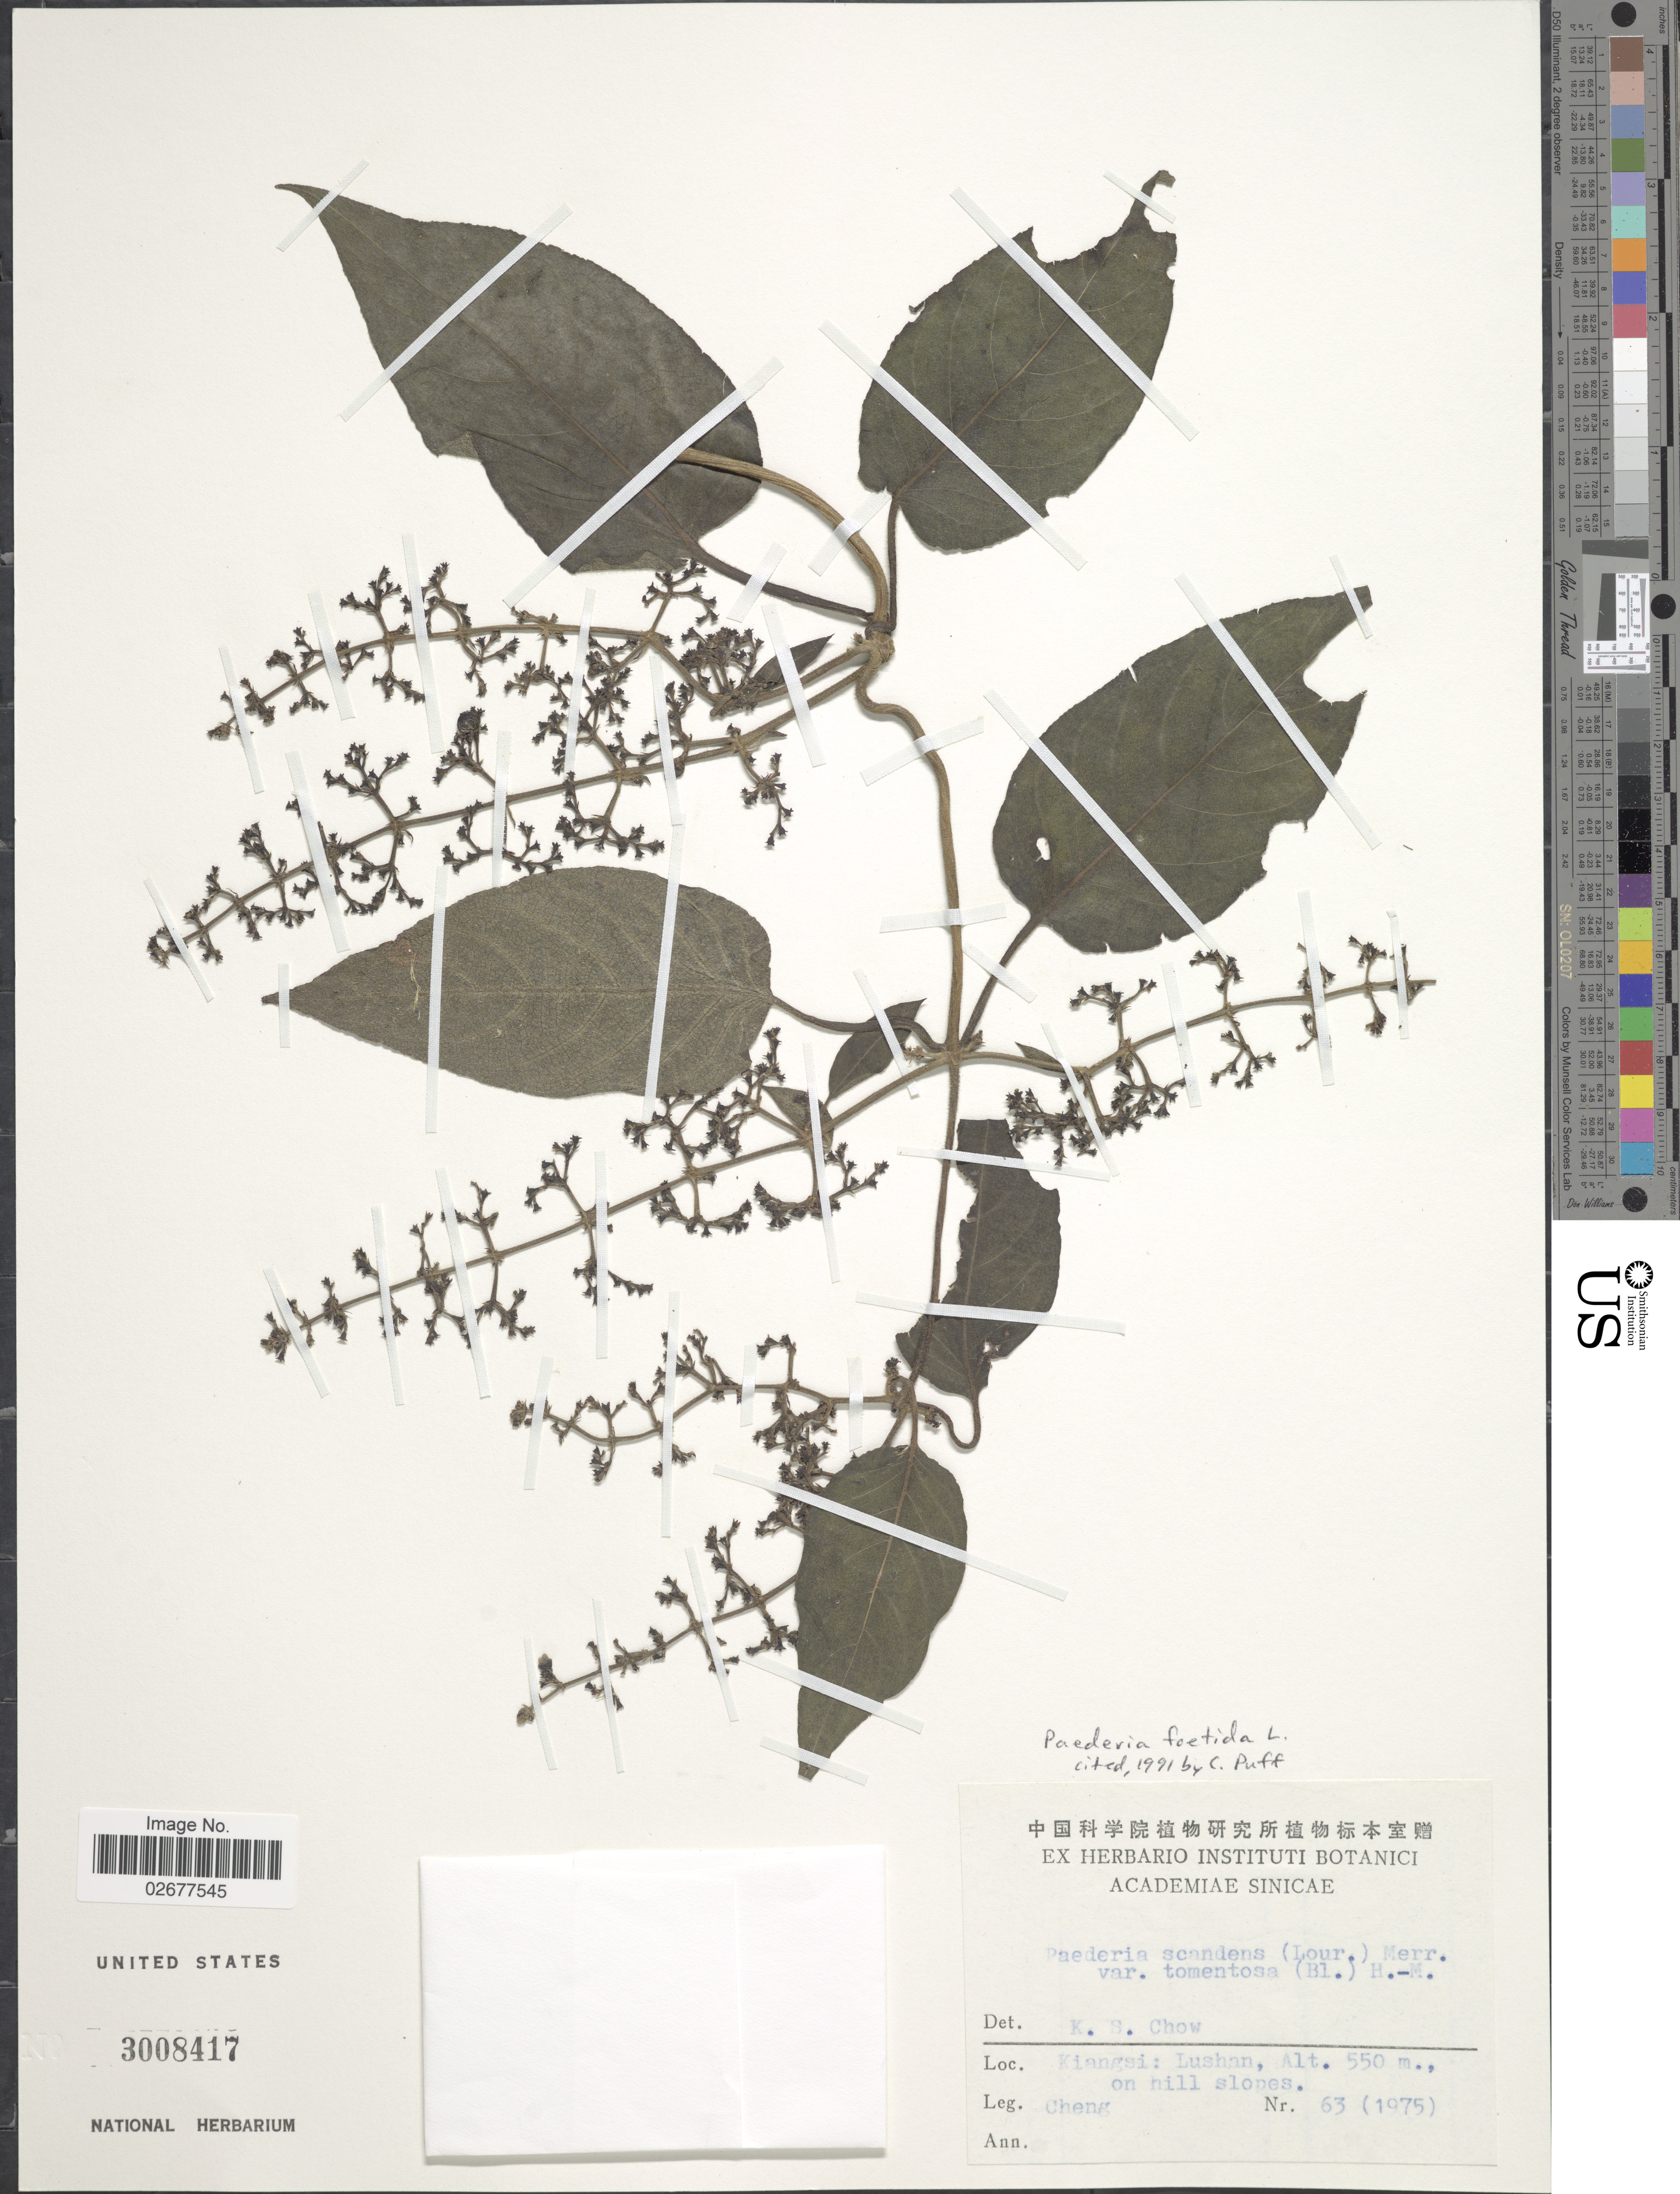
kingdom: Plantae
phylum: Tracheophyta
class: Magnoliopsida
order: Gentianales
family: Rubiaceae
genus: Paederia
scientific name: Paederia foetida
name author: Wall.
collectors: -. Cheng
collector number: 63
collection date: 1975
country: China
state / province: Jiangxi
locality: Kiangsi: Lushan, on hill slopes.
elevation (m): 550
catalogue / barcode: US 3008417